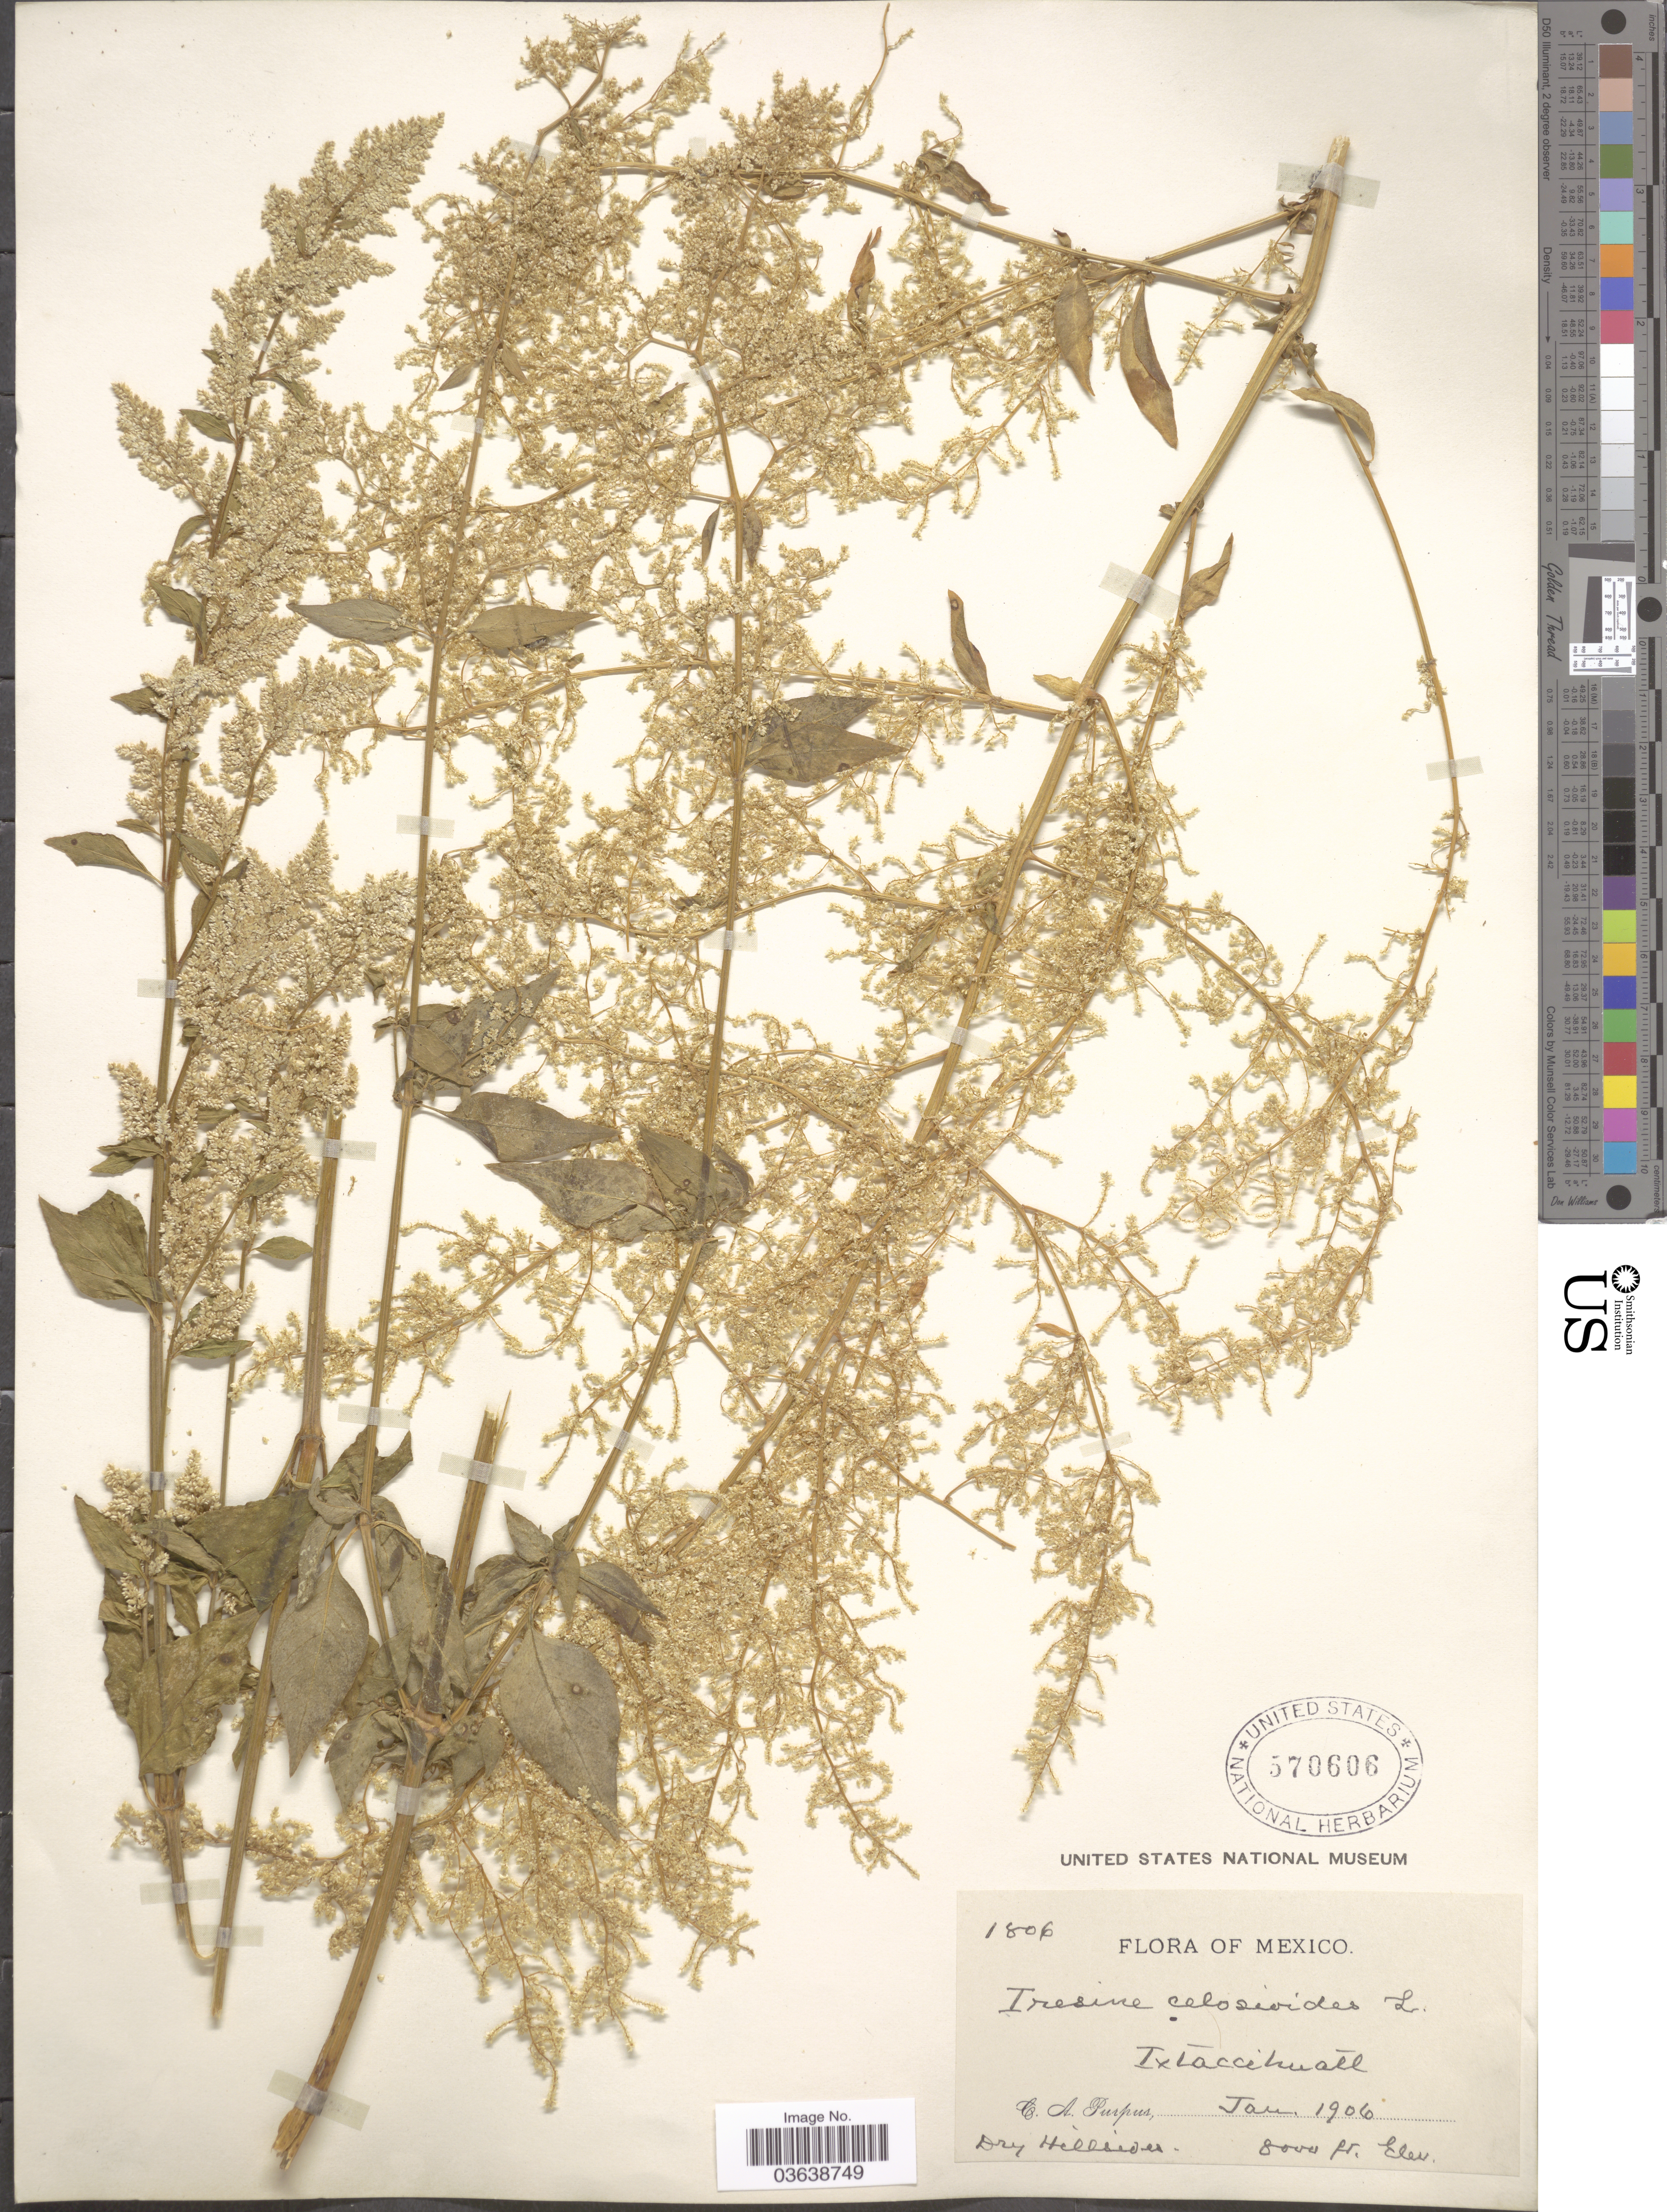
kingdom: Plantae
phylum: Tracheophyta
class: Magnoliopsida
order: Caryophyllales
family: Amaranthaceae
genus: Iresine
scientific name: Iresine celosia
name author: L.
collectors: C. A. Purpus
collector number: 1806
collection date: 1906-01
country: Mexico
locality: Ixtaccihuatl.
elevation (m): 2438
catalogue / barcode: US 570606